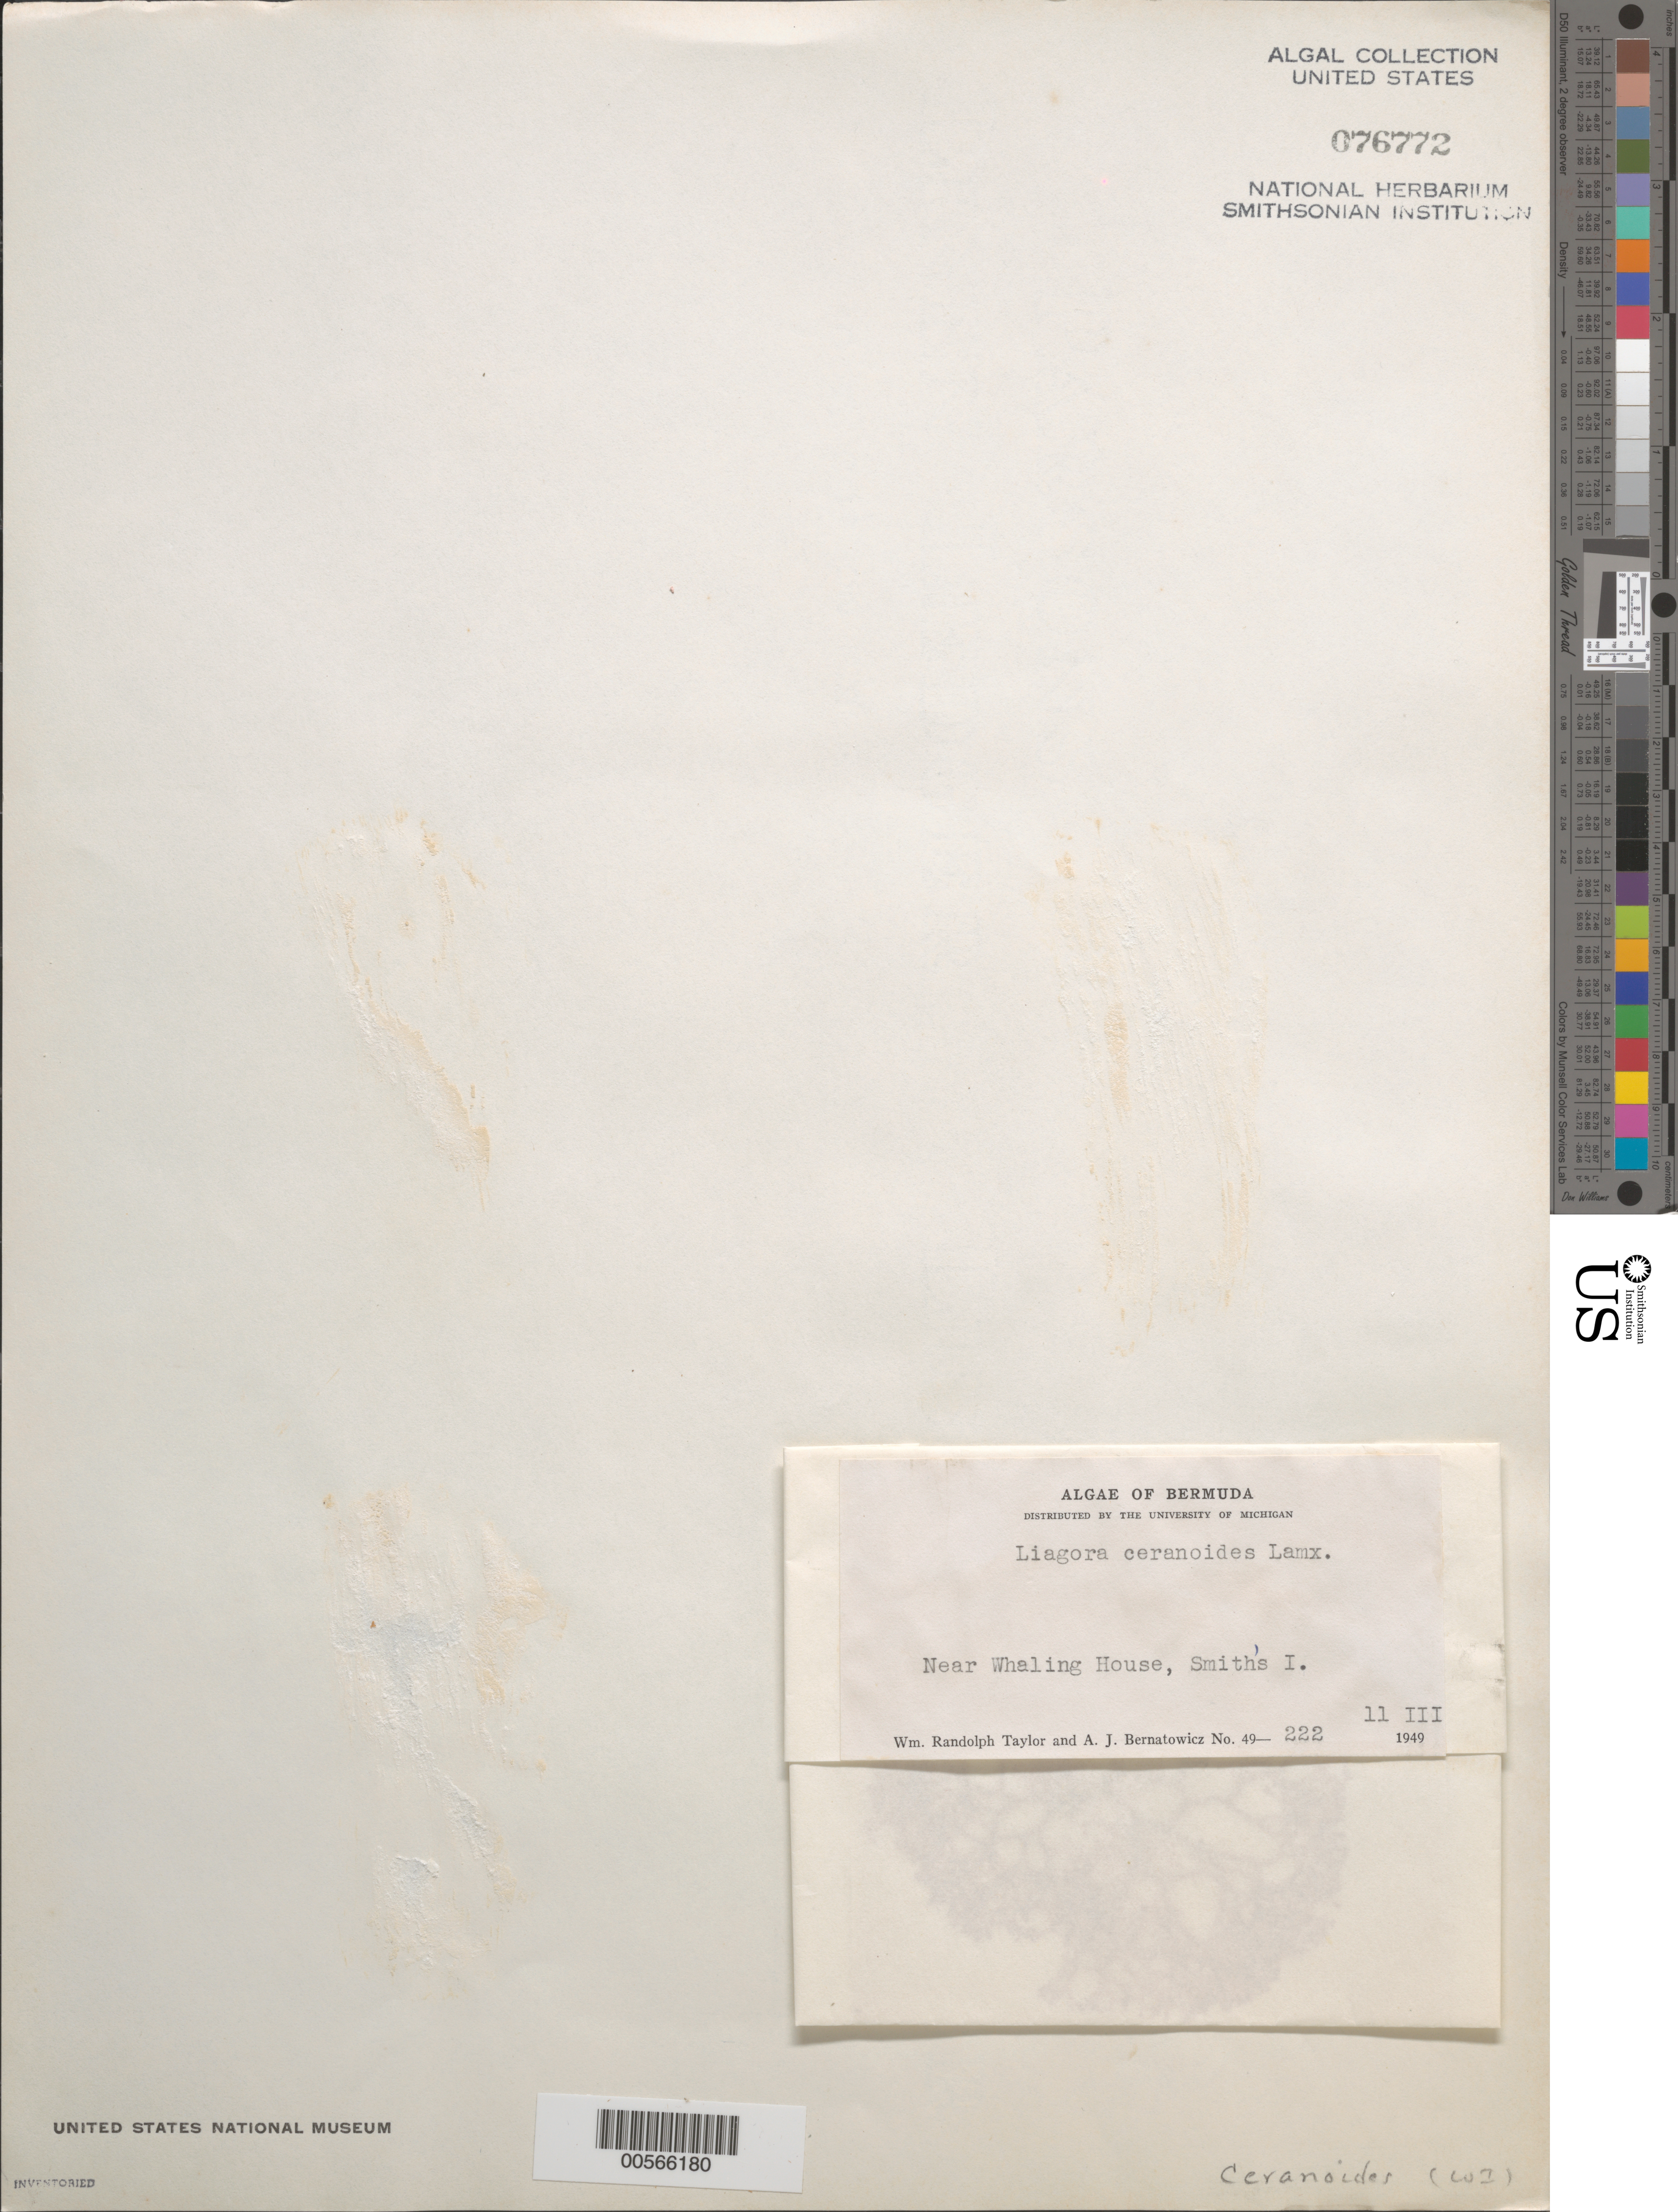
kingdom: Plantae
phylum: Rhodophyta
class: Florideophyceae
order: Nemaliales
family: Liagoraceae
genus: Liagora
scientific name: Liagora ceranoides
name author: J.V.Lamouroux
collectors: W. R. Taylor & A. Bernatowicz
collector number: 49-222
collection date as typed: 11 Mar 1949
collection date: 1949-03-11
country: Bermuda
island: Smith's Island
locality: Near Whaling House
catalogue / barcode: US 76772